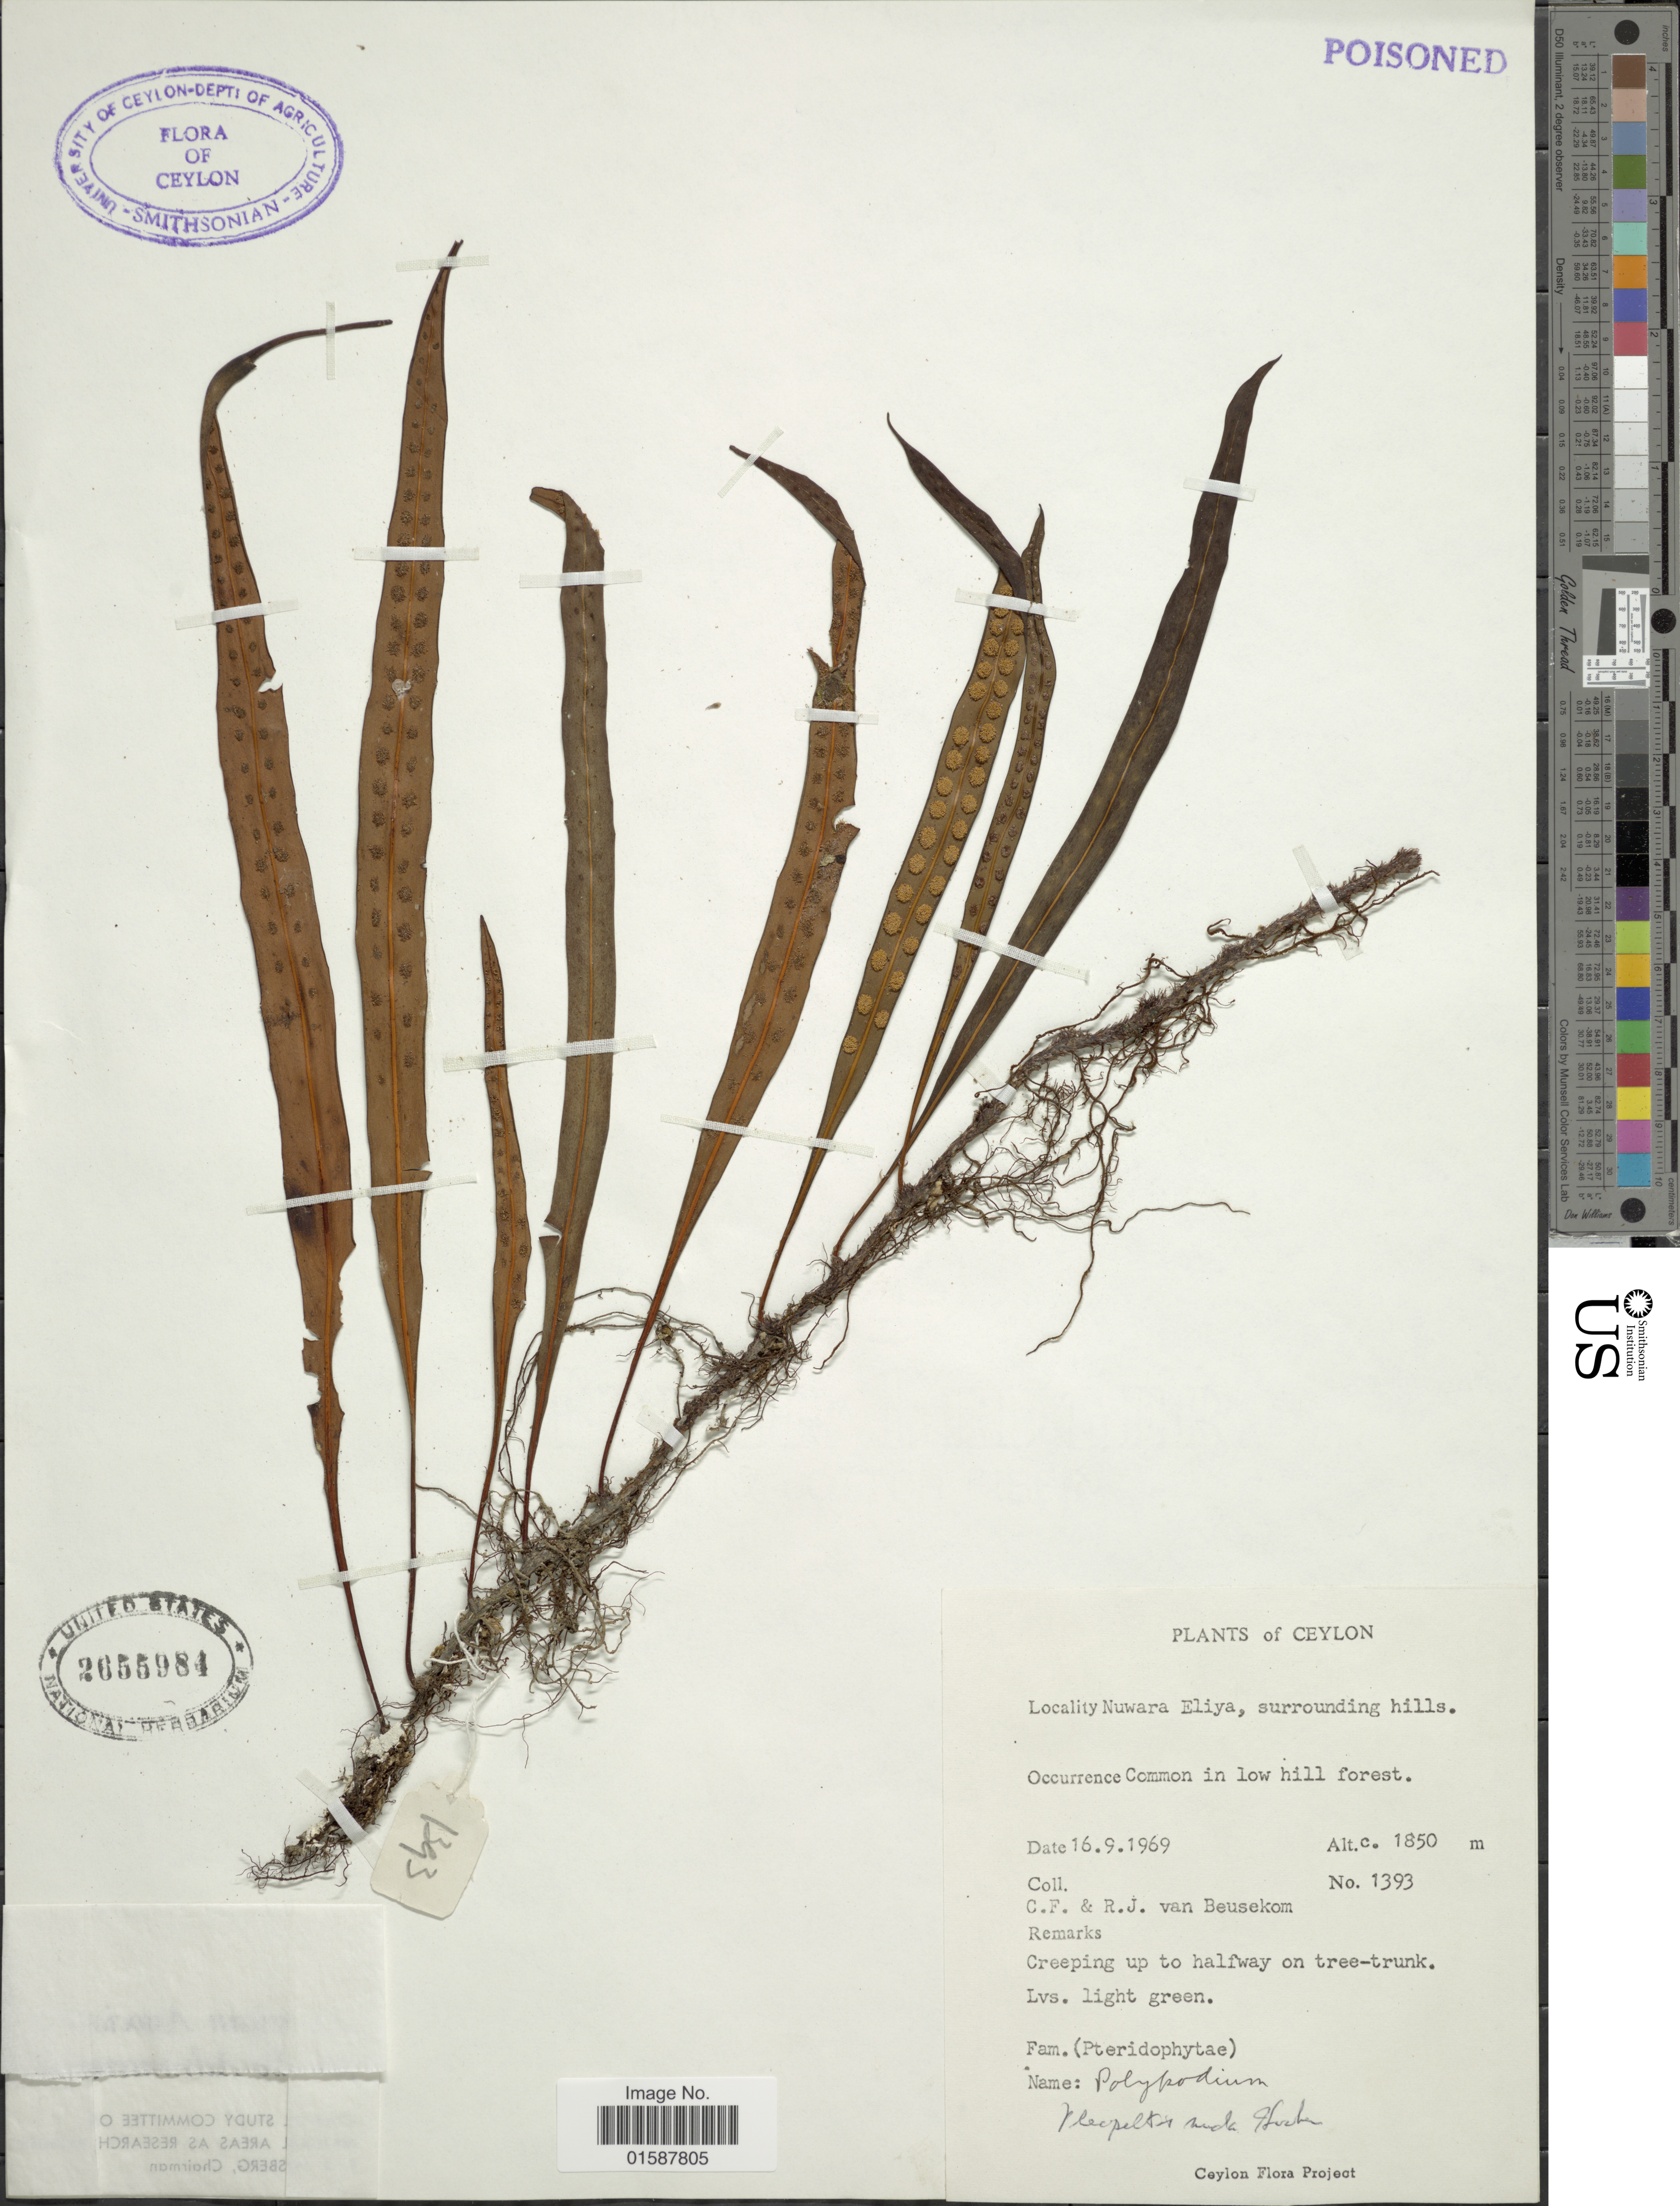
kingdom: Plantae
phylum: Tracheophyta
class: Polypodiopsida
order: Polypodiales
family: Polypodiaceae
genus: Lepisorus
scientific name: Lepisorus nuduisculum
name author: (Kunze)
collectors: C. F. Beusekom & R. Beusekom-Osinga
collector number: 1393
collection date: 1969-09-16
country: Sri Lanka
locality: Ceylon, Nuwara Eliya, surrounding hills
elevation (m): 1850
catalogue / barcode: US 2655984